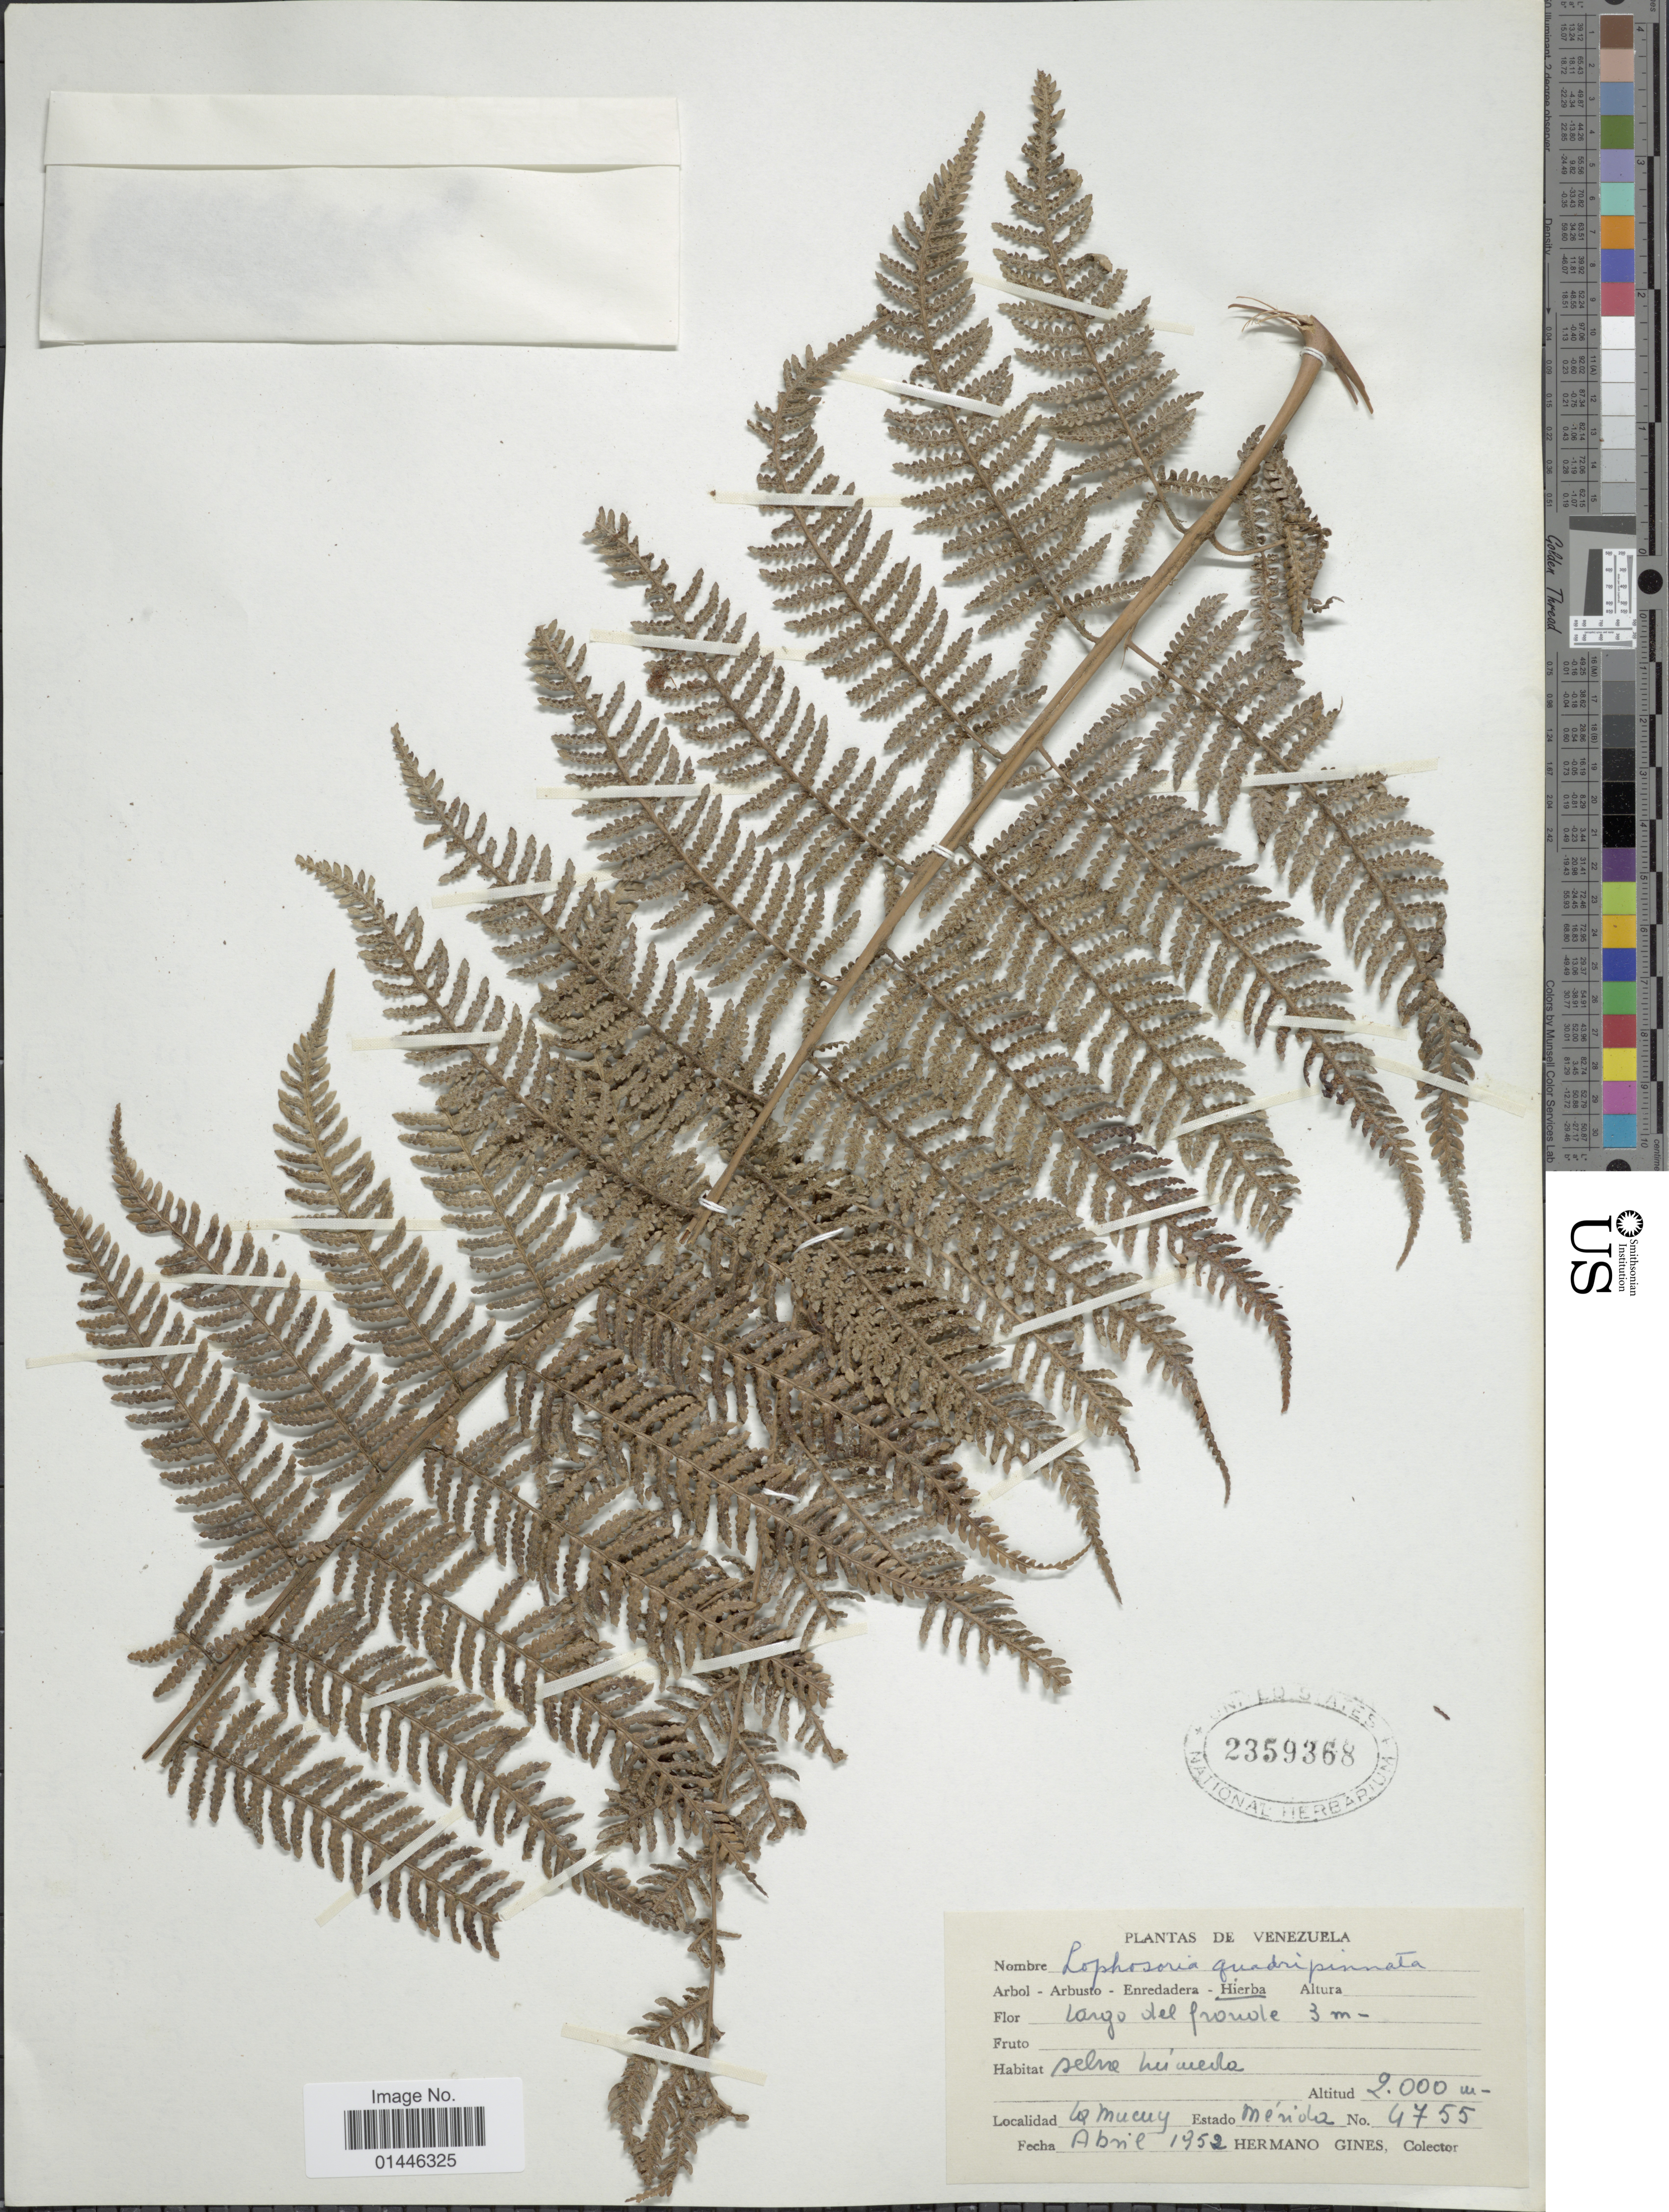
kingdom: Plantae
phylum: Tracheophyta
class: Polypodiopsida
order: Cyatheales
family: Dicksoniaceae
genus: Lophosoria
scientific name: Lophosoria quadripinnata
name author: (J.F. Gmel.) C. Chr.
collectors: Bro. Gines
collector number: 4755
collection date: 1952-04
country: Venezuela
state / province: Mérida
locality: Lo Mucuy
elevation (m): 2000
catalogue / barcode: US 2359368